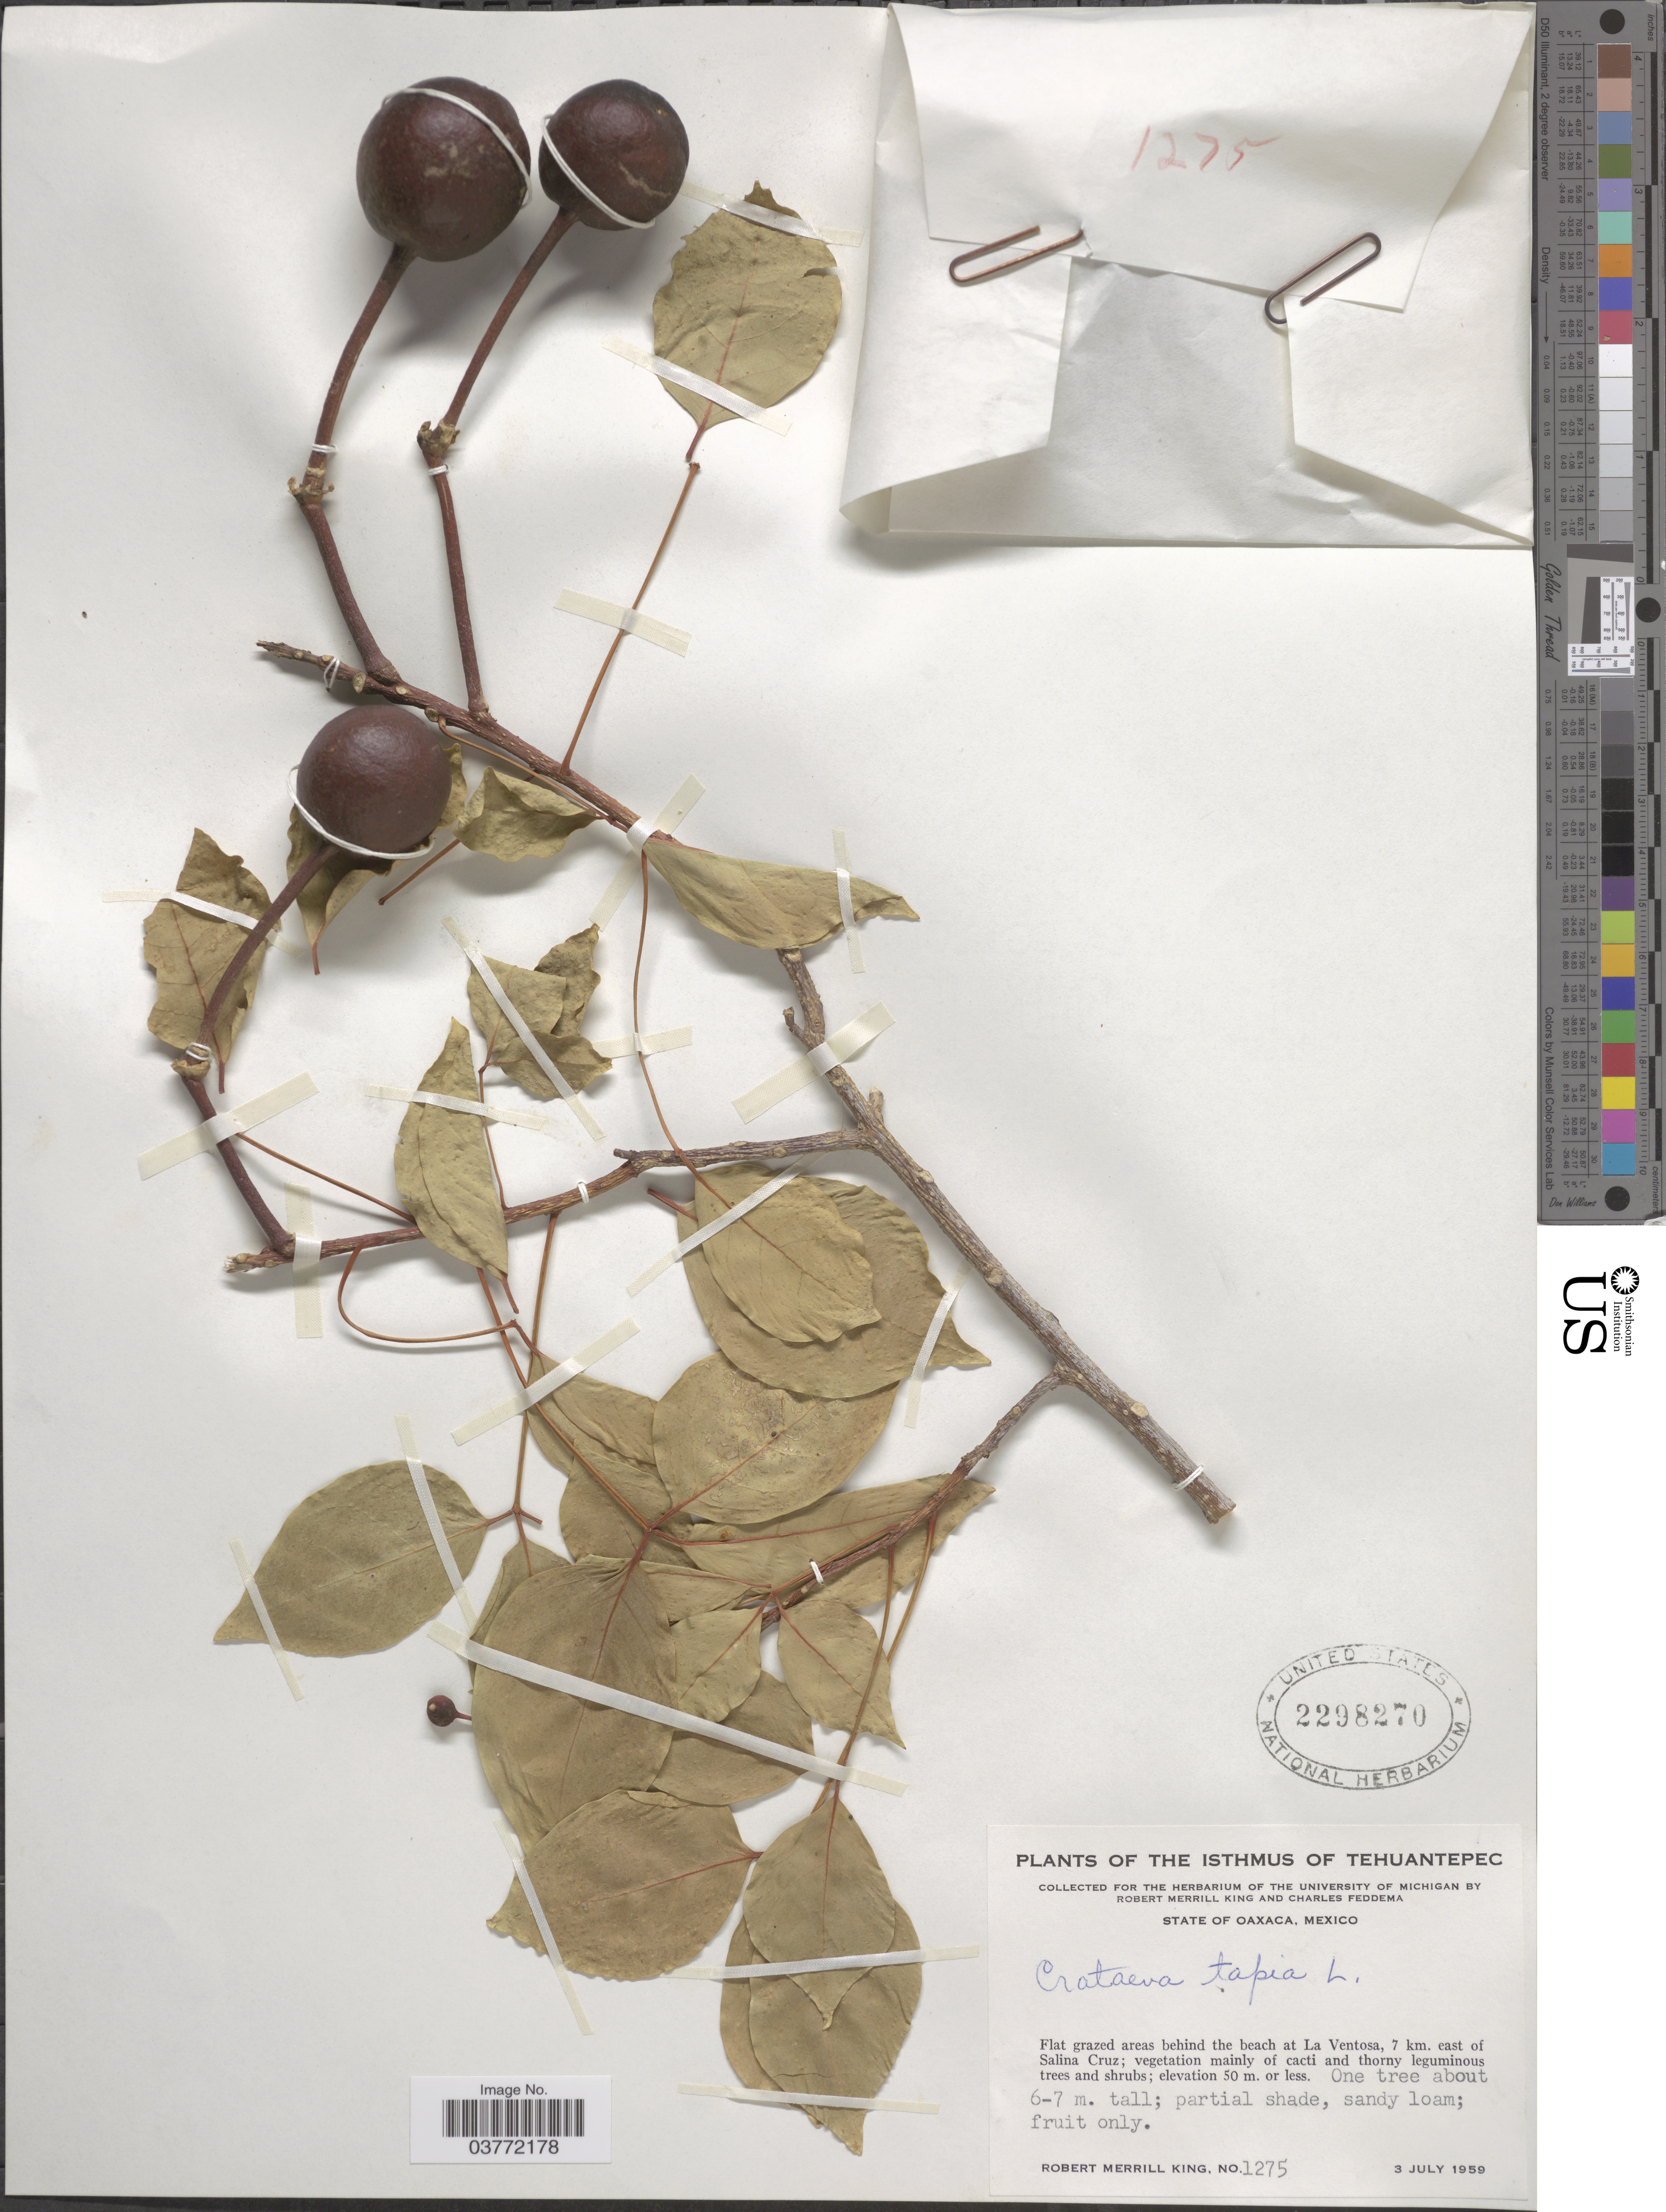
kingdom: Plantae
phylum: Tracheophyta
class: Magnoliopsida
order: Brassicales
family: Capparaceae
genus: Crateva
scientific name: Crateva tapia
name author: L.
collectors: R. M. King & C. Feddema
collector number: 1275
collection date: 1959-07-03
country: Mexico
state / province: Oaxaca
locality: Flat grazed areas behind the beach at La Ventosa, 7 km. east of Salina Cruz.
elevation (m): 50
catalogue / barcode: US 2298270